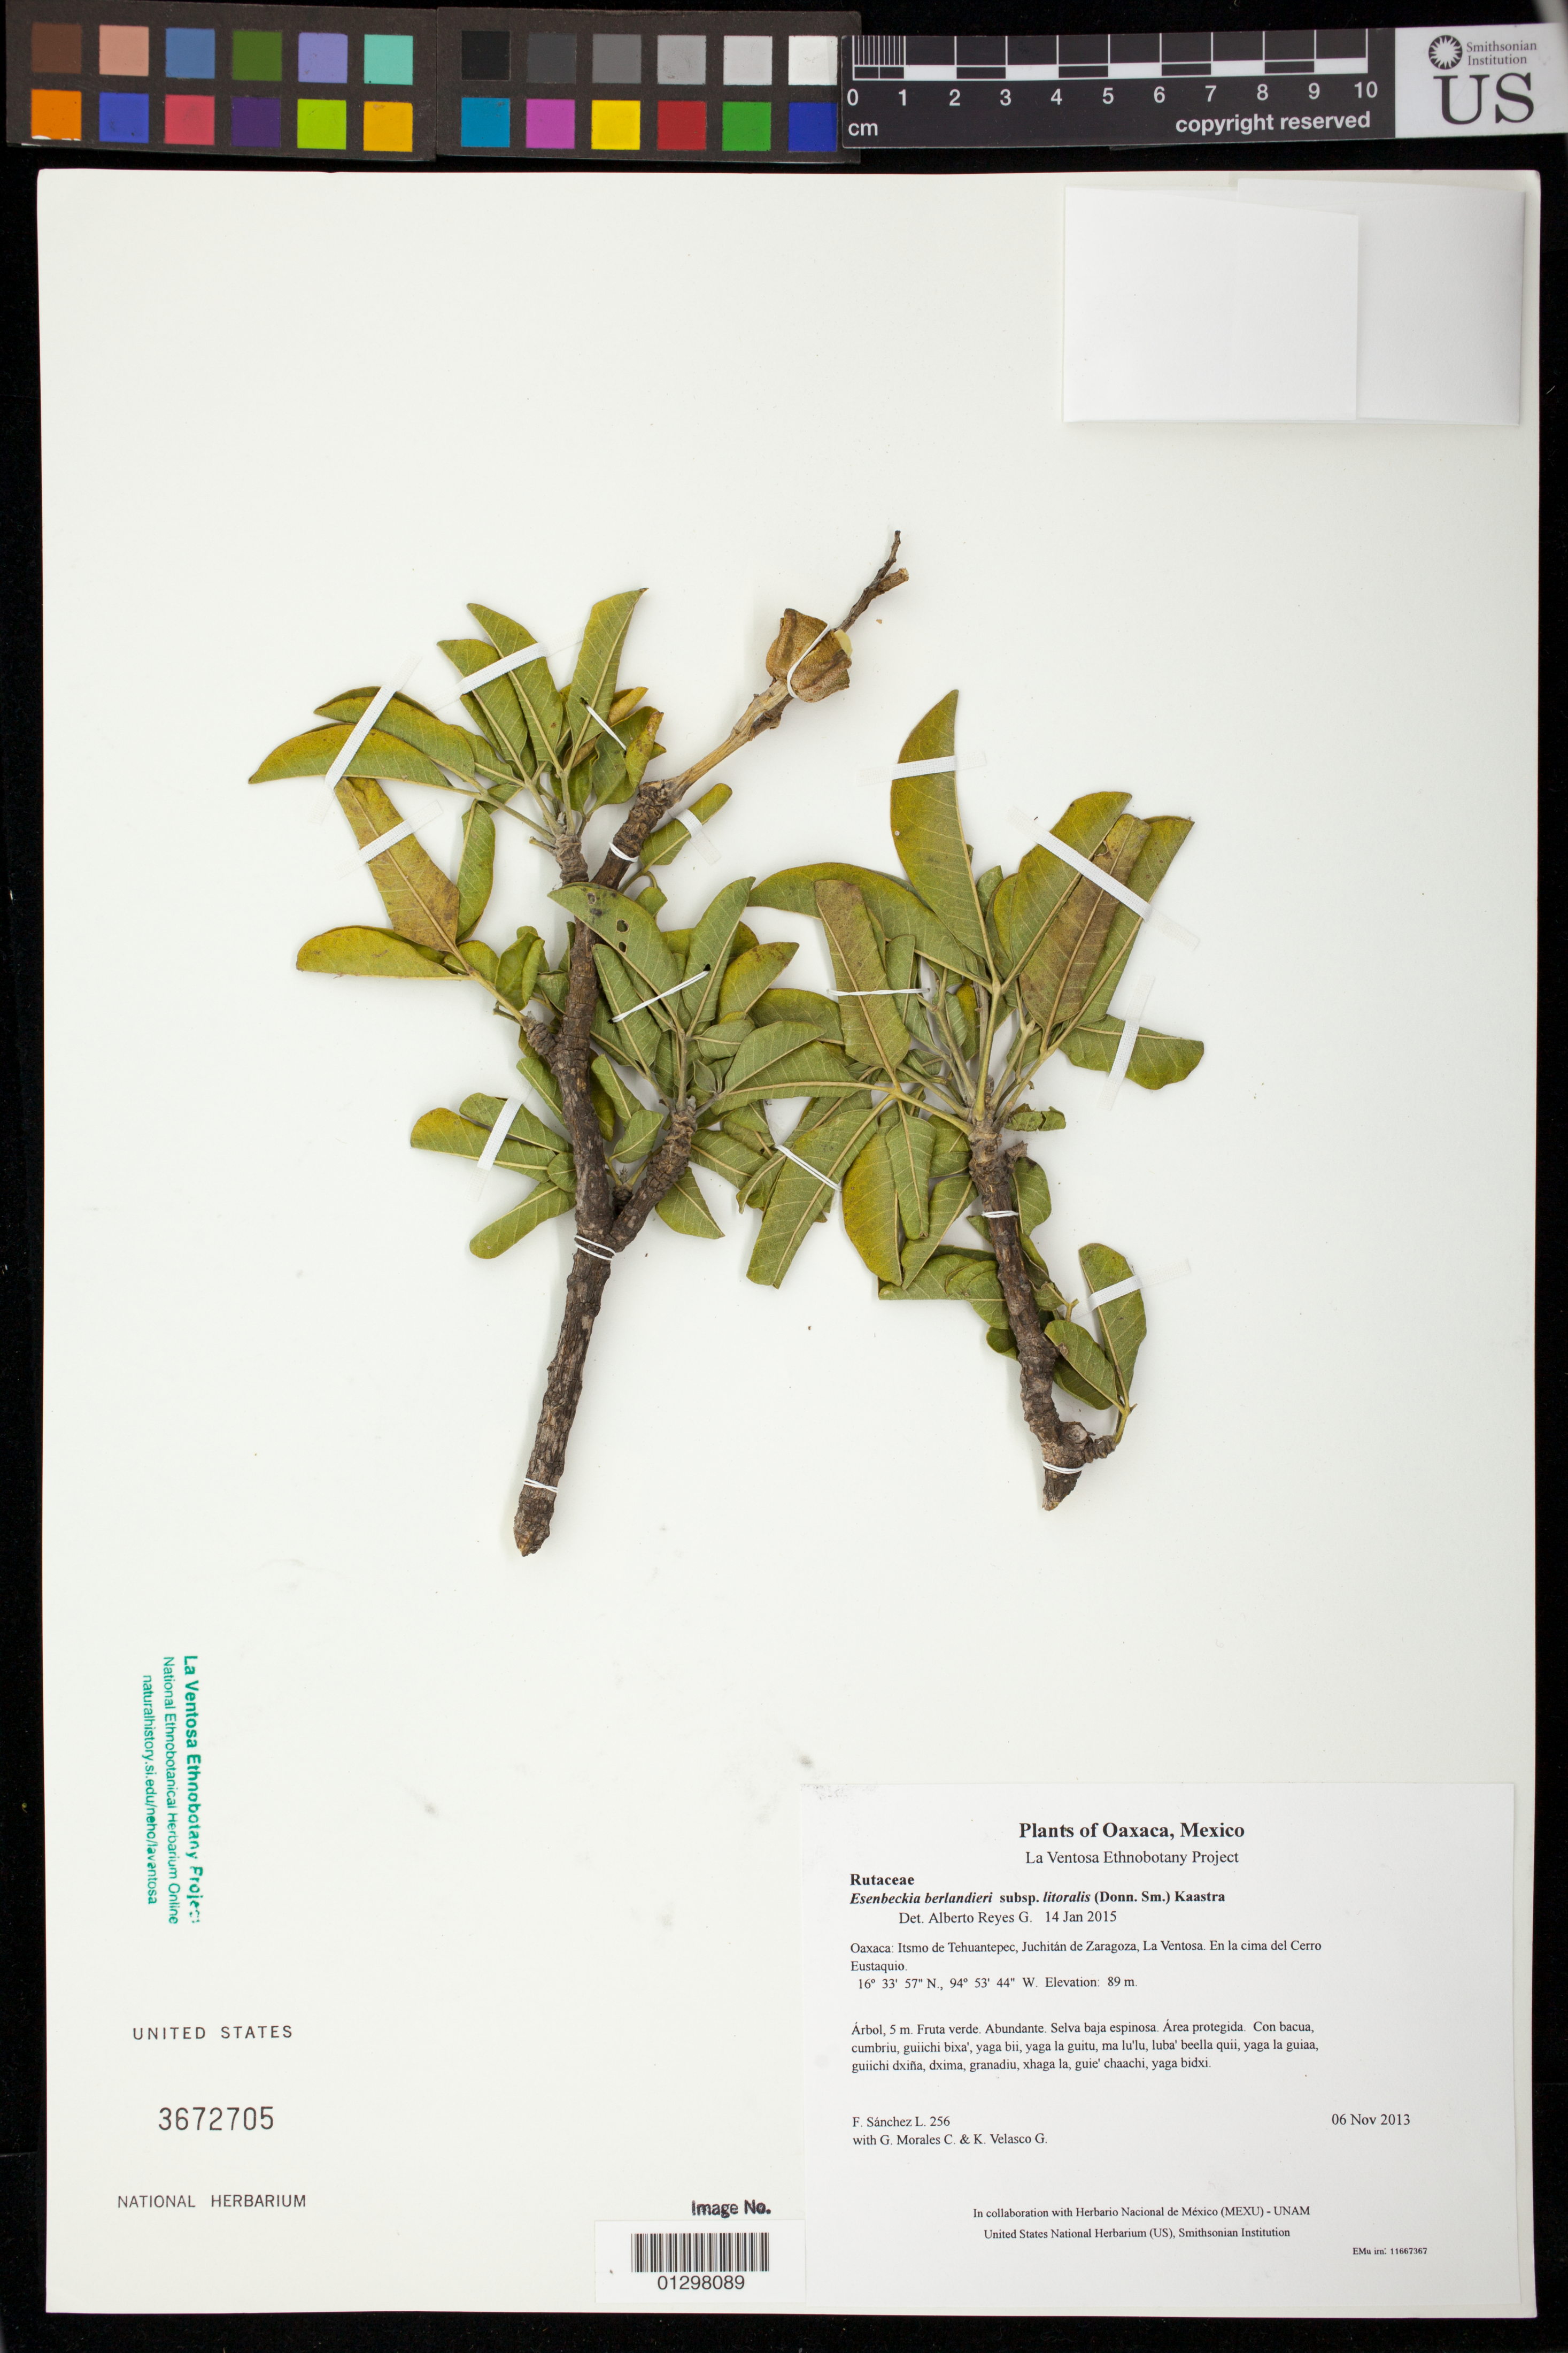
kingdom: Plantae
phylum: Tracheophyta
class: Magnoliopsida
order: Sapindales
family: Rutaceae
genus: Esenbeckia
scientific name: Esenbeckia berlandieri subsp. litoralis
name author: (Donn. Sm.) Kaastra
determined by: Reyes García, A.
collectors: F. Sánchez L., G. Morales C. & K. Velasco G.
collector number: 256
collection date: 2013-11-06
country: Mexico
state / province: Oaxaca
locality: Itsmo de Tehuantepec, Juchitán de Zaragoza, La Ventosa. En la cima del Cerro Eustaquio.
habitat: Selva baja espinosa. Área protegida.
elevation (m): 89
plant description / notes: JEBOT, MEXU, SERO, US; Yaga. 5 m. Cuaananaxhi naga'. Stale.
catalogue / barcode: US 3672705